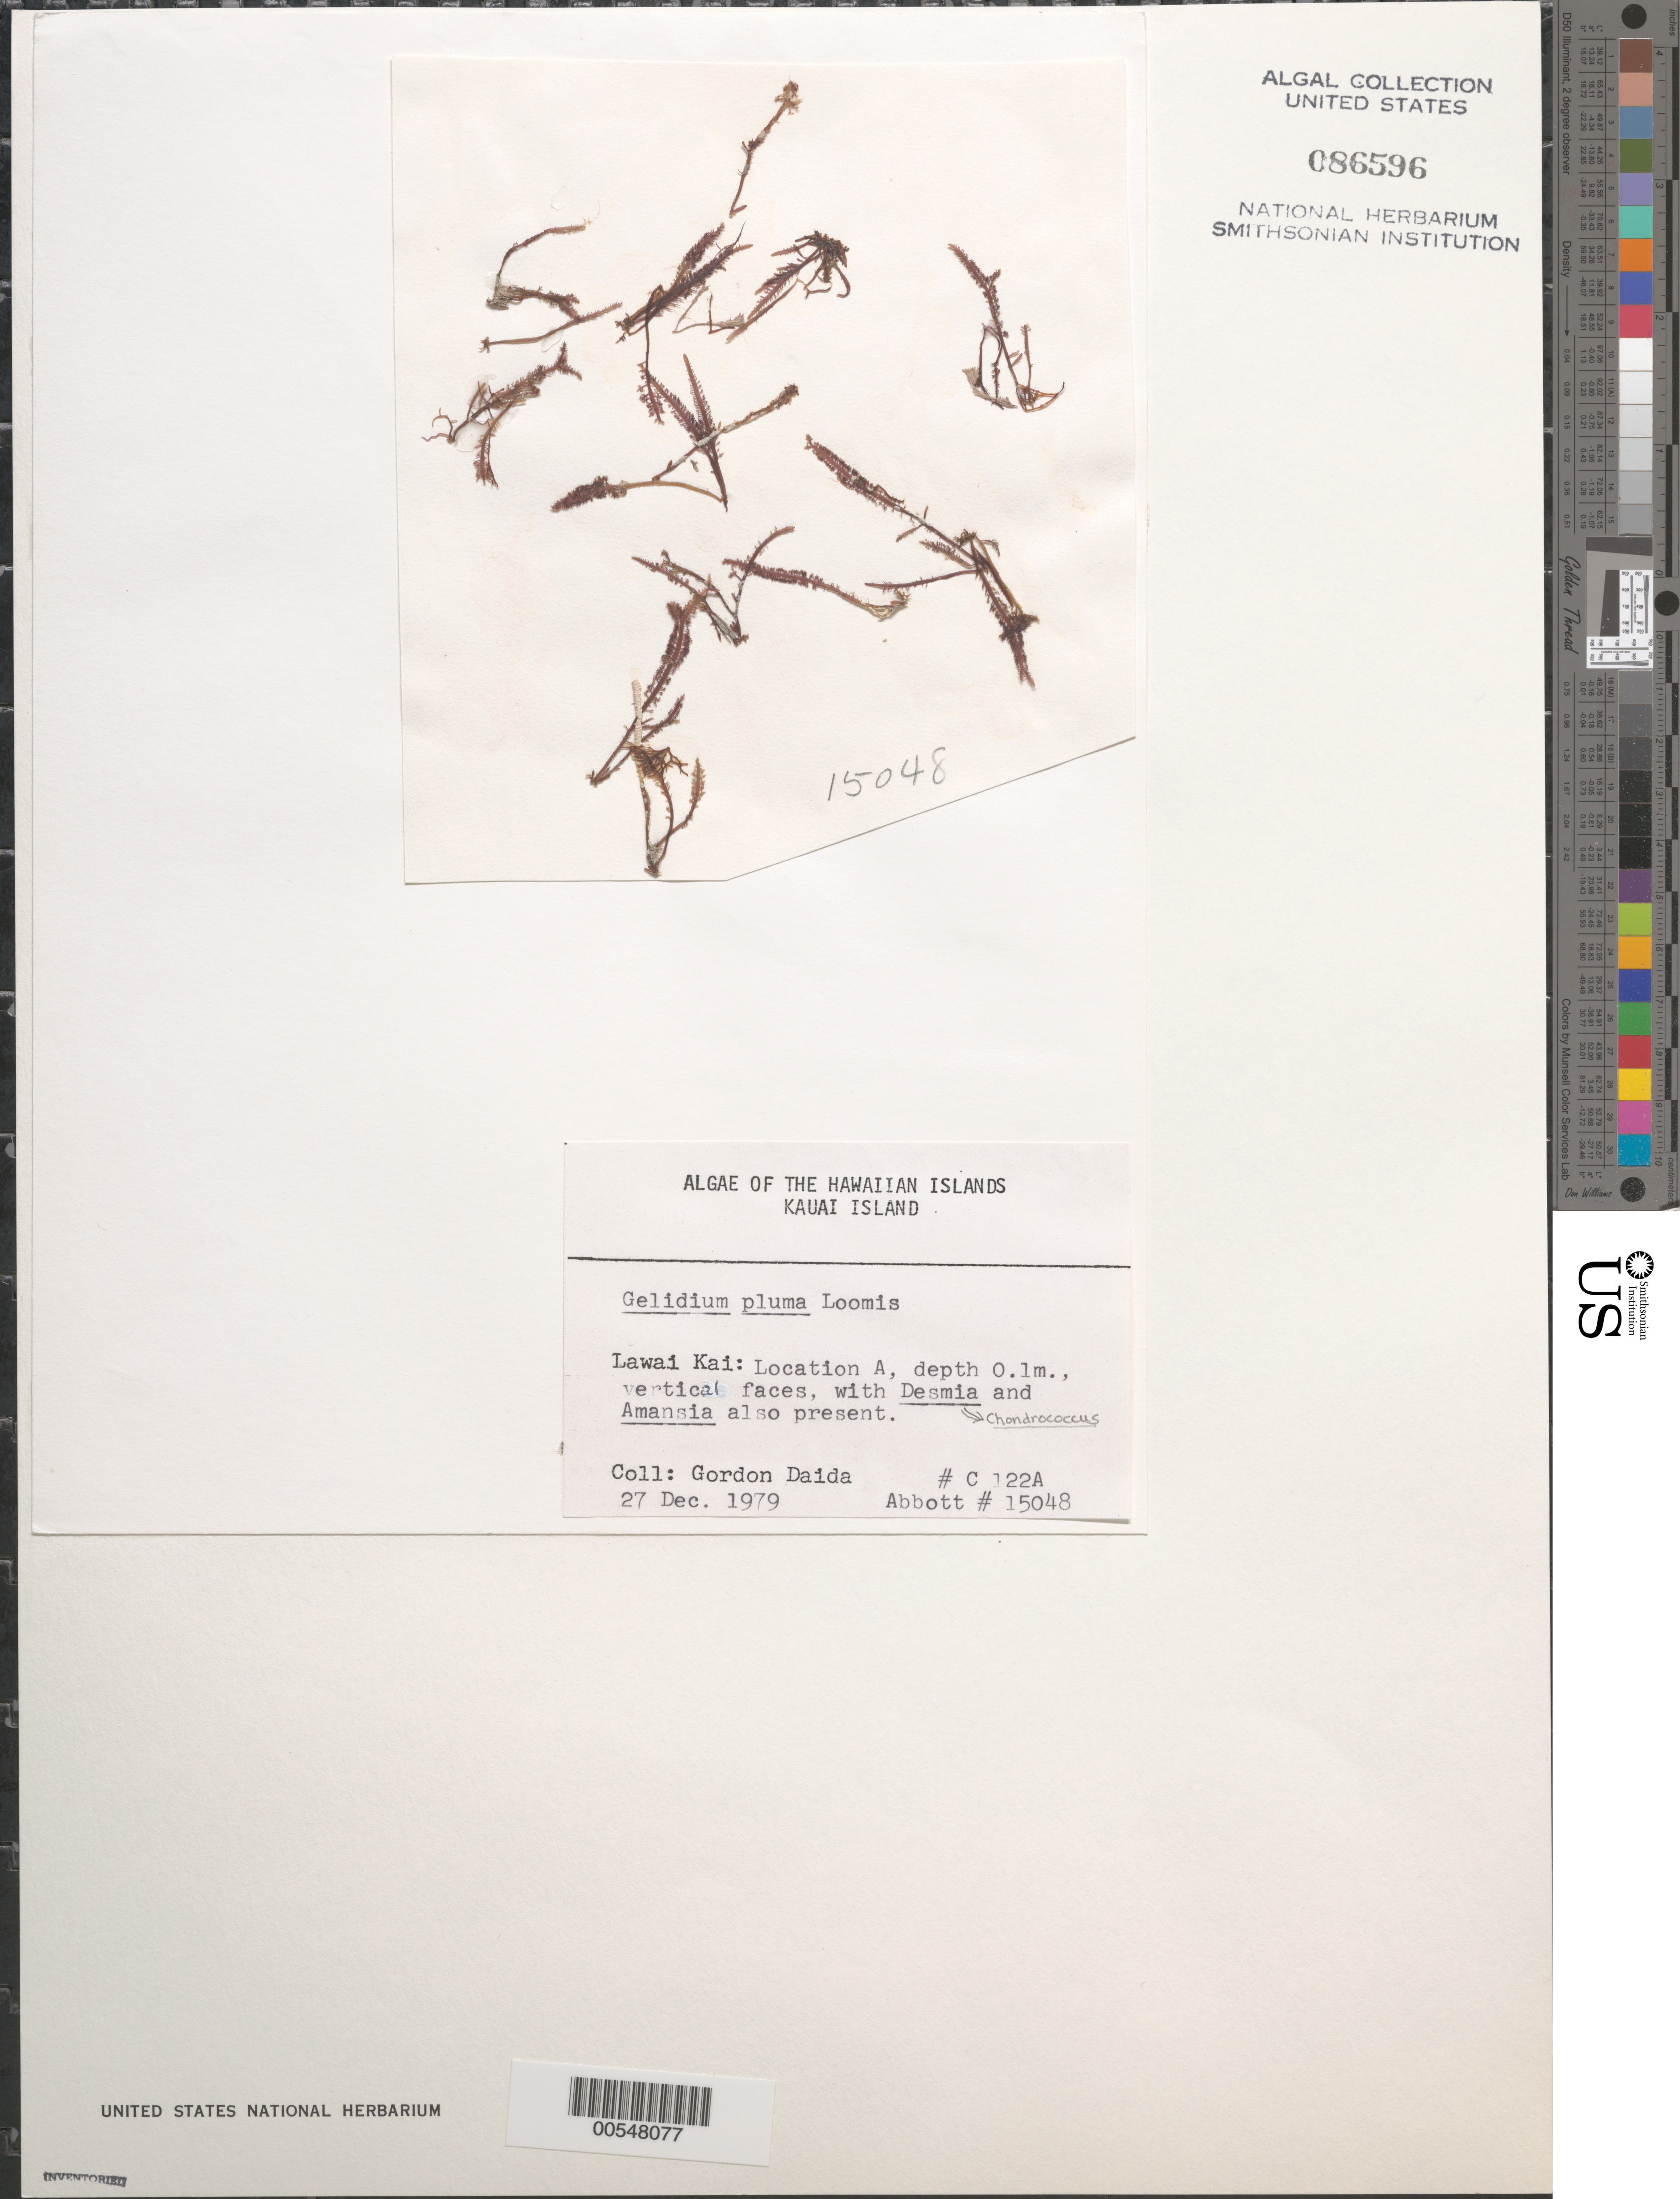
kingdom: Plantae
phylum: Rhodophyta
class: Florideophyceae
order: Gelidiales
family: Gelidiaceae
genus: Gelidium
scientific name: Gelidium pluma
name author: Bornet ex N.H. Loomis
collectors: G. Daida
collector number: C122a & IAA 15048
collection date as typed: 21 May 1979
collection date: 1979-05-21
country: United States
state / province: Hawaii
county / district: Kauai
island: Kaua'i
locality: Lawai Kai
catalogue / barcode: US 86596